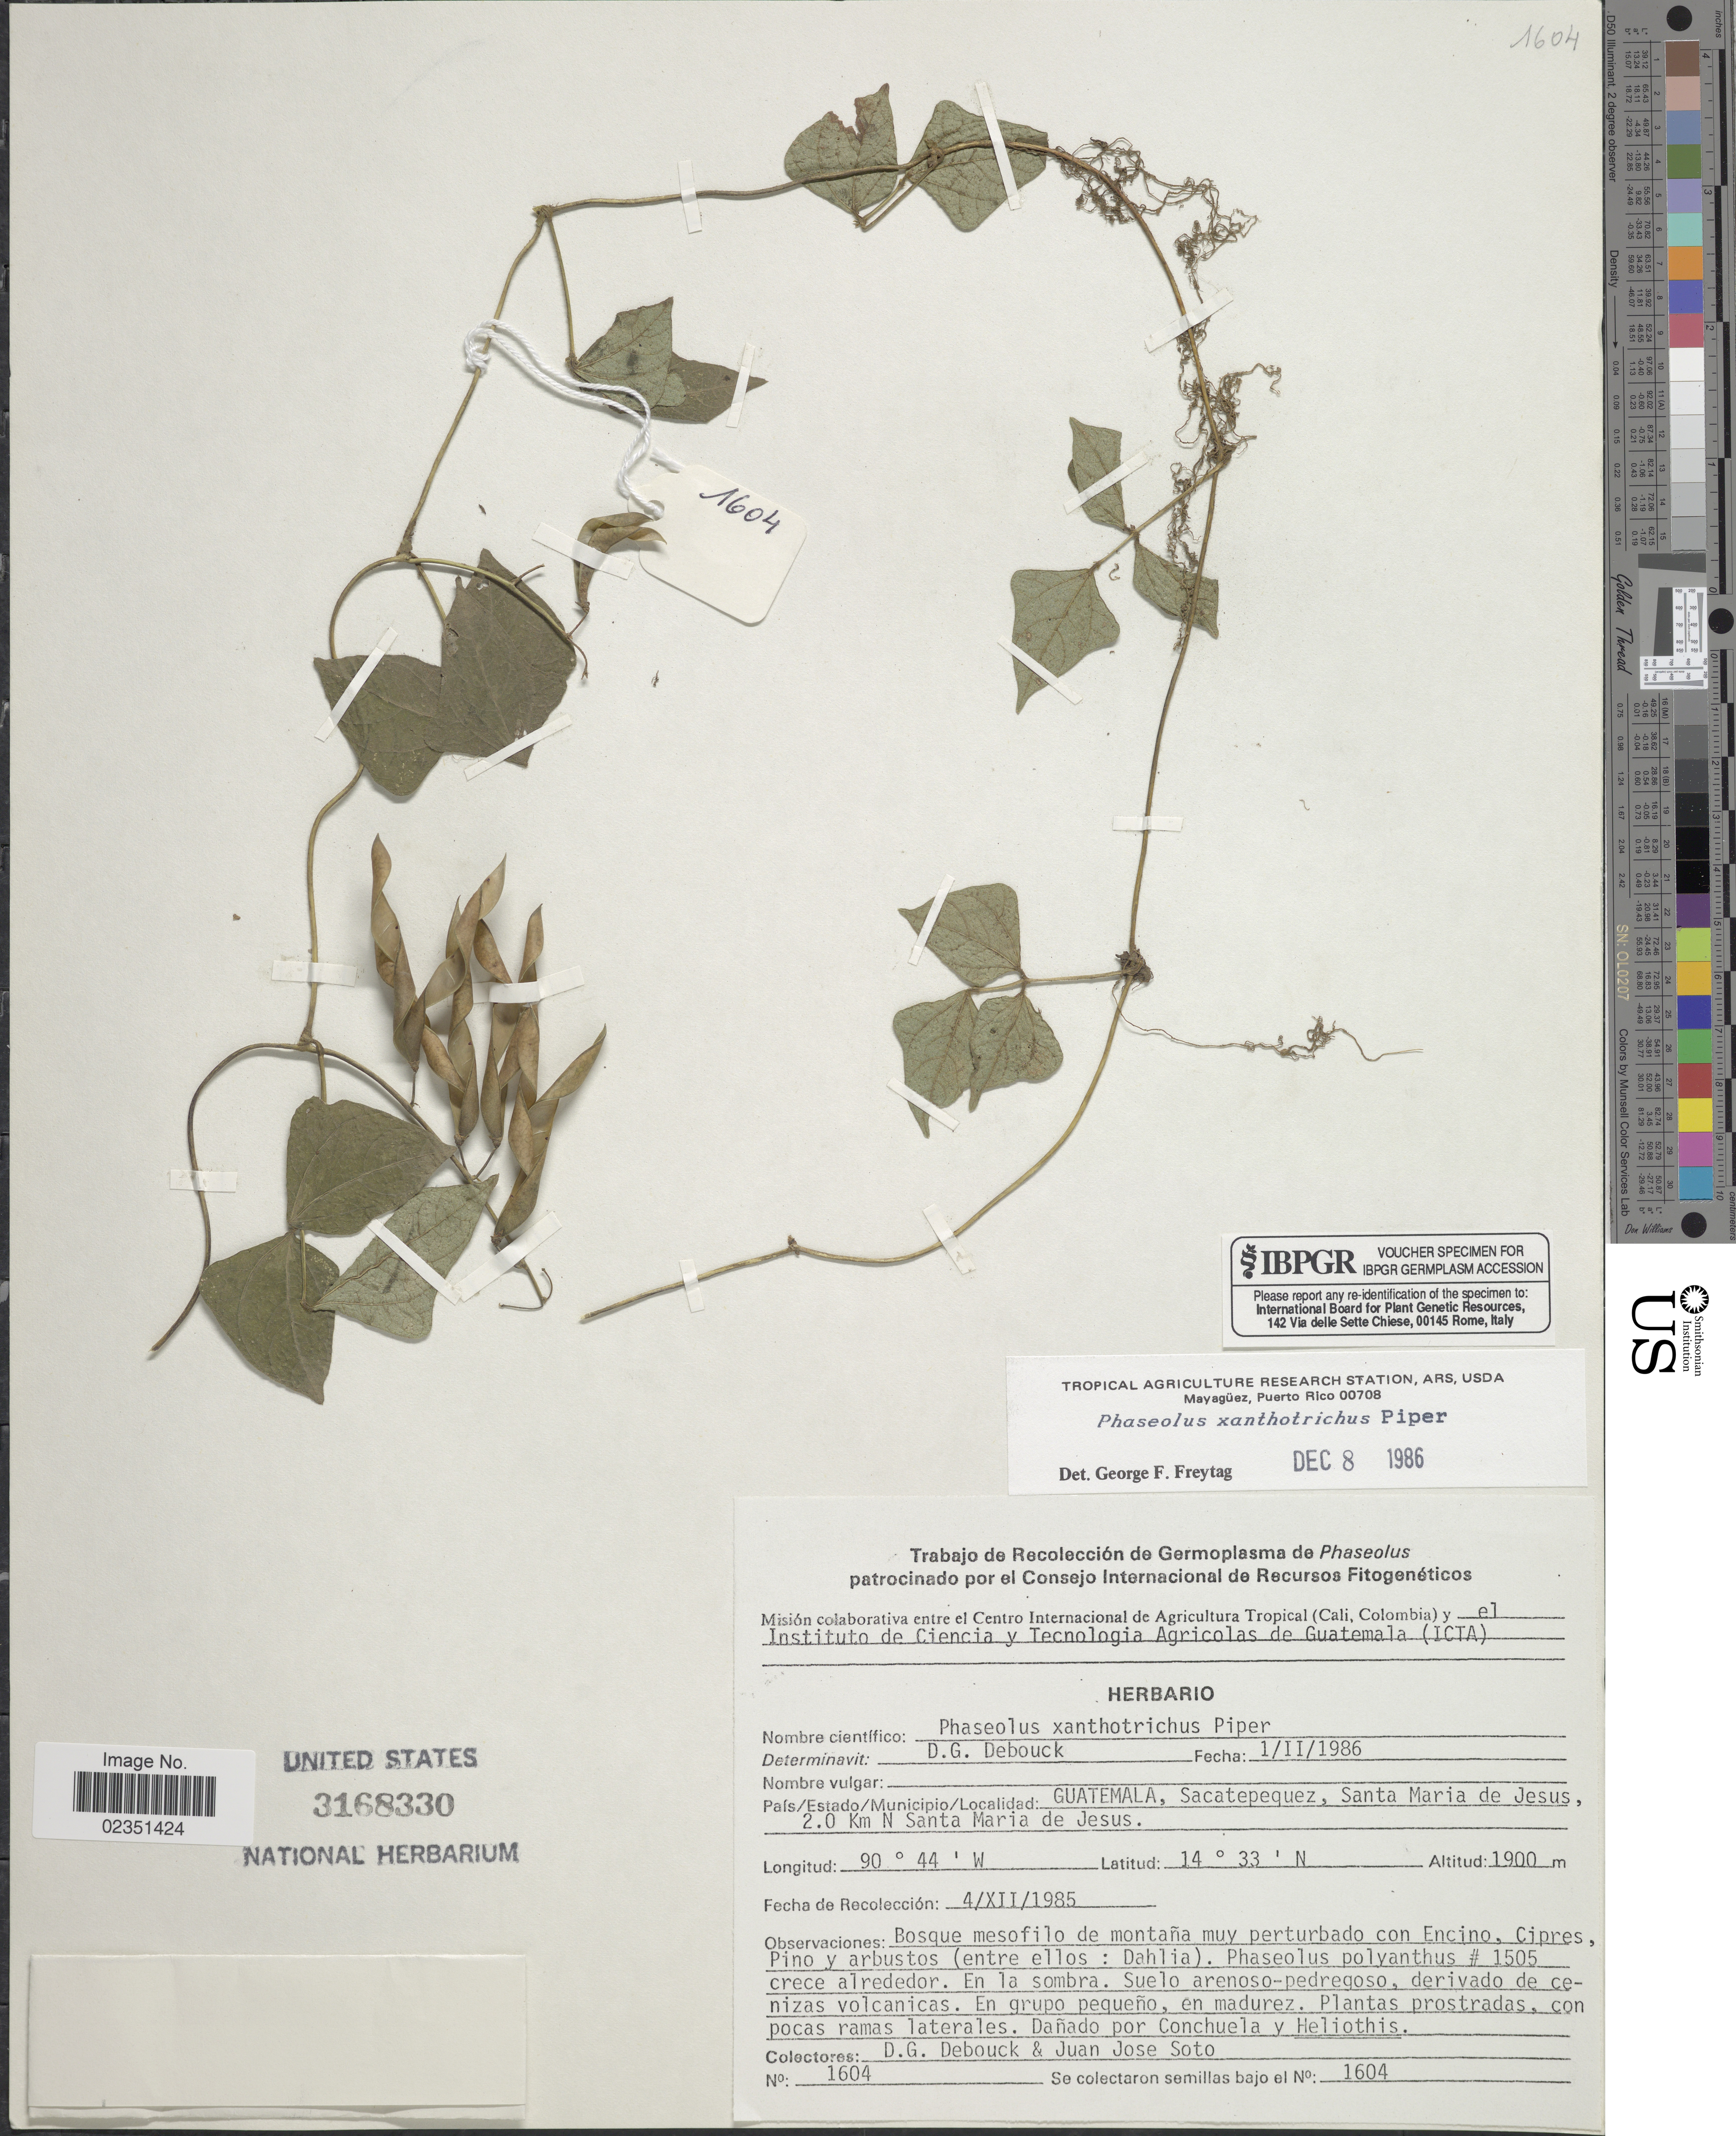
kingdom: Plantae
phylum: Tracheophyta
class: Magnoliopsida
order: Fabales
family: Fabaceae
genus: Phaseolus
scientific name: Phaseolus xanthotrichus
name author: Piper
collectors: D. Debouck & J. Soto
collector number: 1604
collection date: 1985-12-04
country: Guatemala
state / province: Sacatepéquez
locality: Santa Maria de Jesus, 2.0 km N Santa Maria de Jesus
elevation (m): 1900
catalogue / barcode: US 3168330